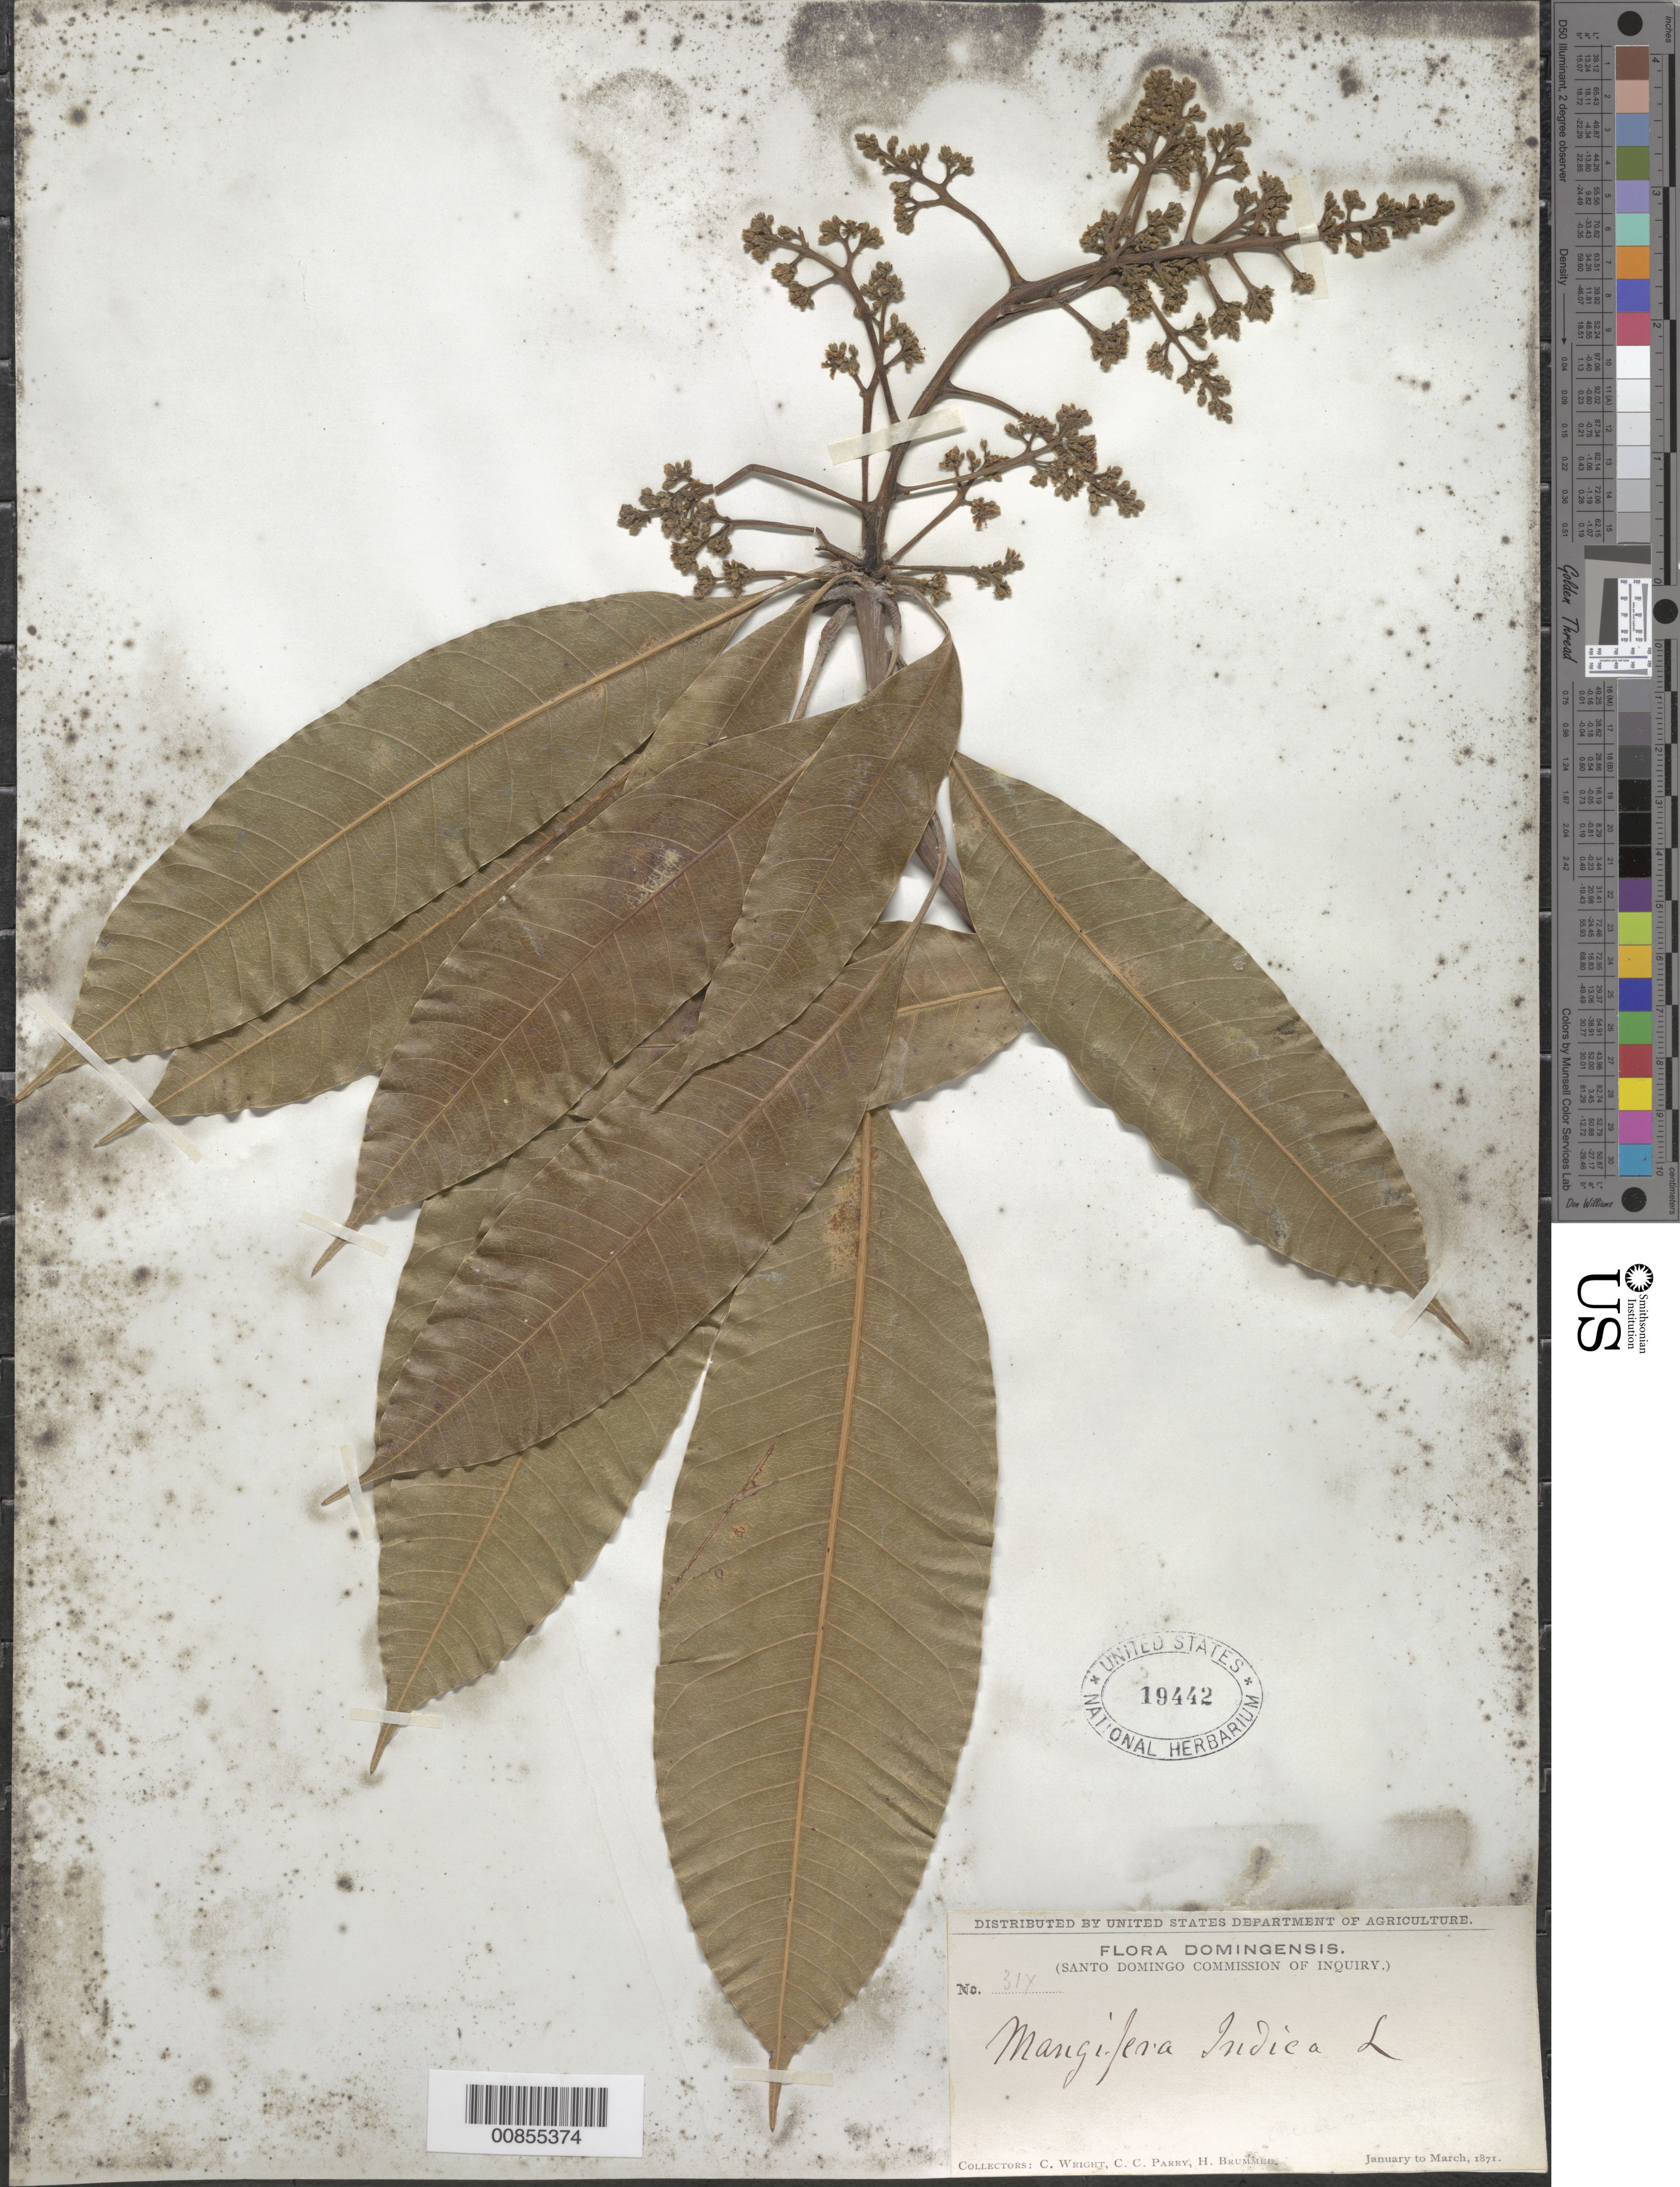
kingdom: Plantae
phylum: Tracheophyta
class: Magnoliopsida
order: Sapindales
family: Anacardiaceae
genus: Mangifera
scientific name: Mangifera indica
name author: L.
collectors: C. Wright, C. C. Parry & H. Brummel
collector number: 31X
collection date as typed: Jan 1871 to -- Mar 1871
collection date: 1871-01/1871-03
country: Dominican Republic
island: Hispaniola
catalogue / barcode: US 19442